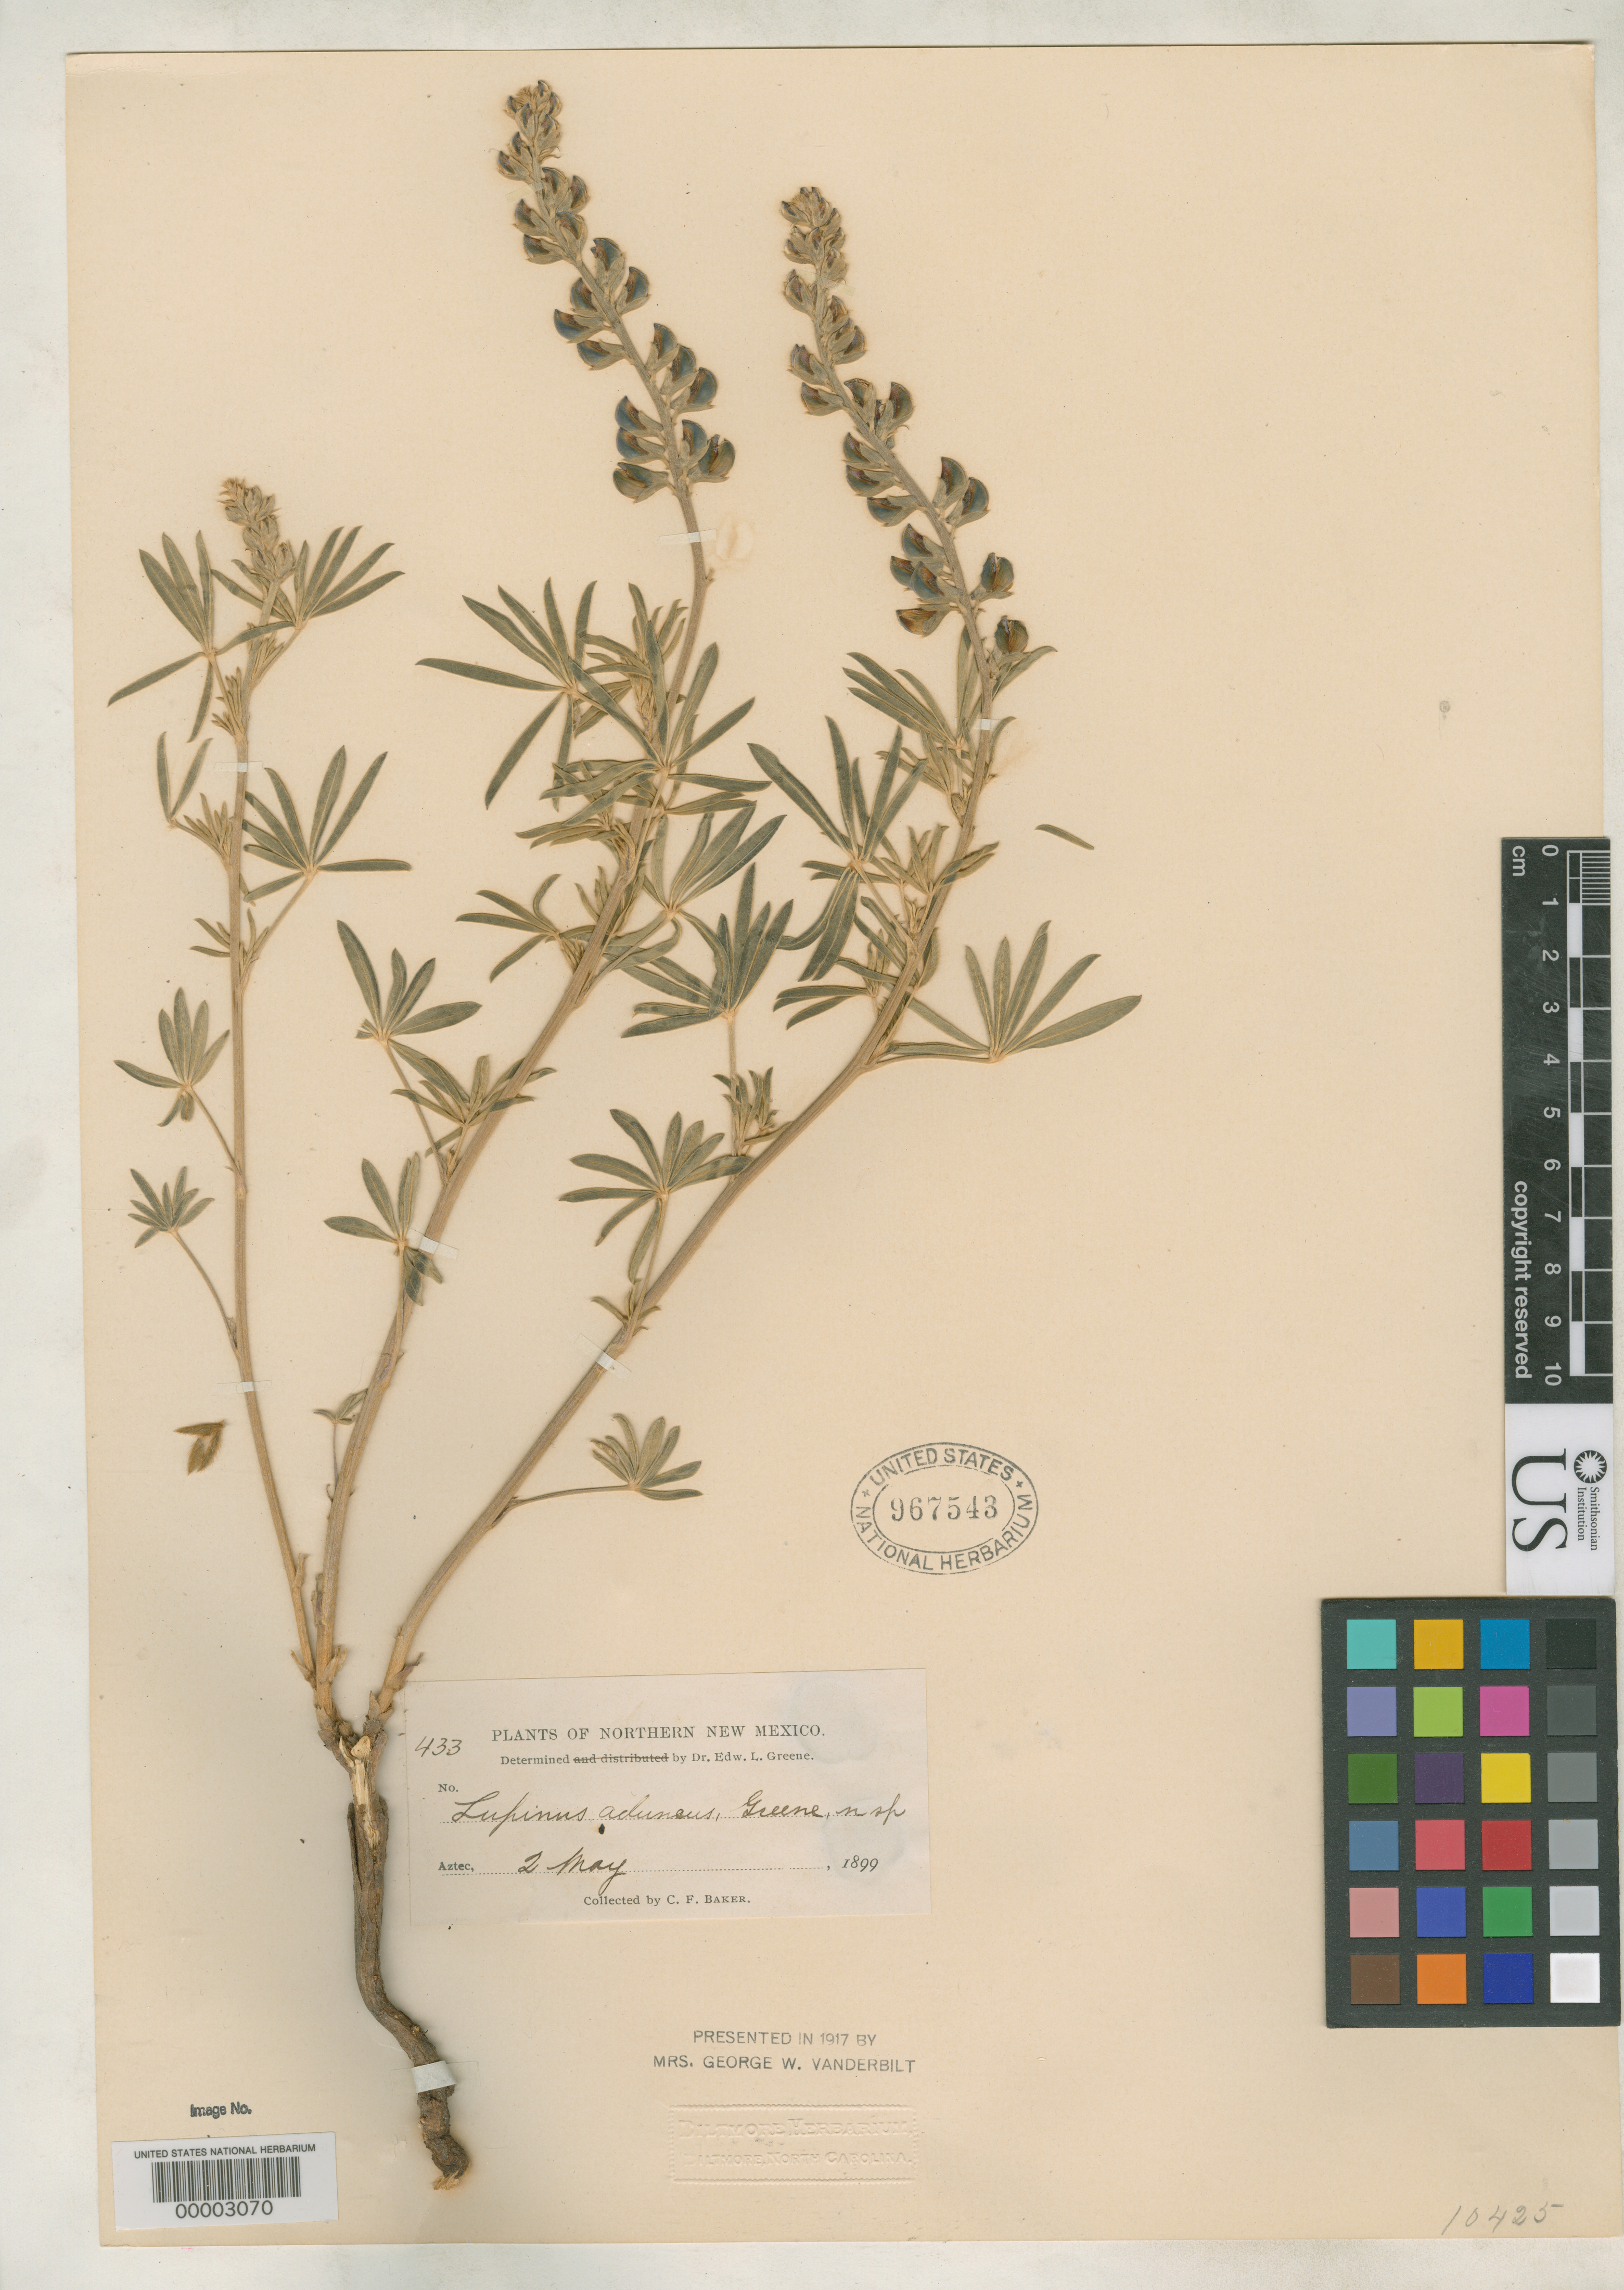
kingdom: Plantae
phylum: Tracheophyta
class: Magnoliopsida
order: Fabales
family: Fabaceae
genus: Lupinus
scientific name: Lupinus aduncus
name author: Greene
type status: Isotype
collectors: C. F. Baker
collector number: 433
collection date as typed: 02 May 1899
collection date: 1899-05-02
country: United States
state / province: New Mexico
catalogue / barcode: US 967543